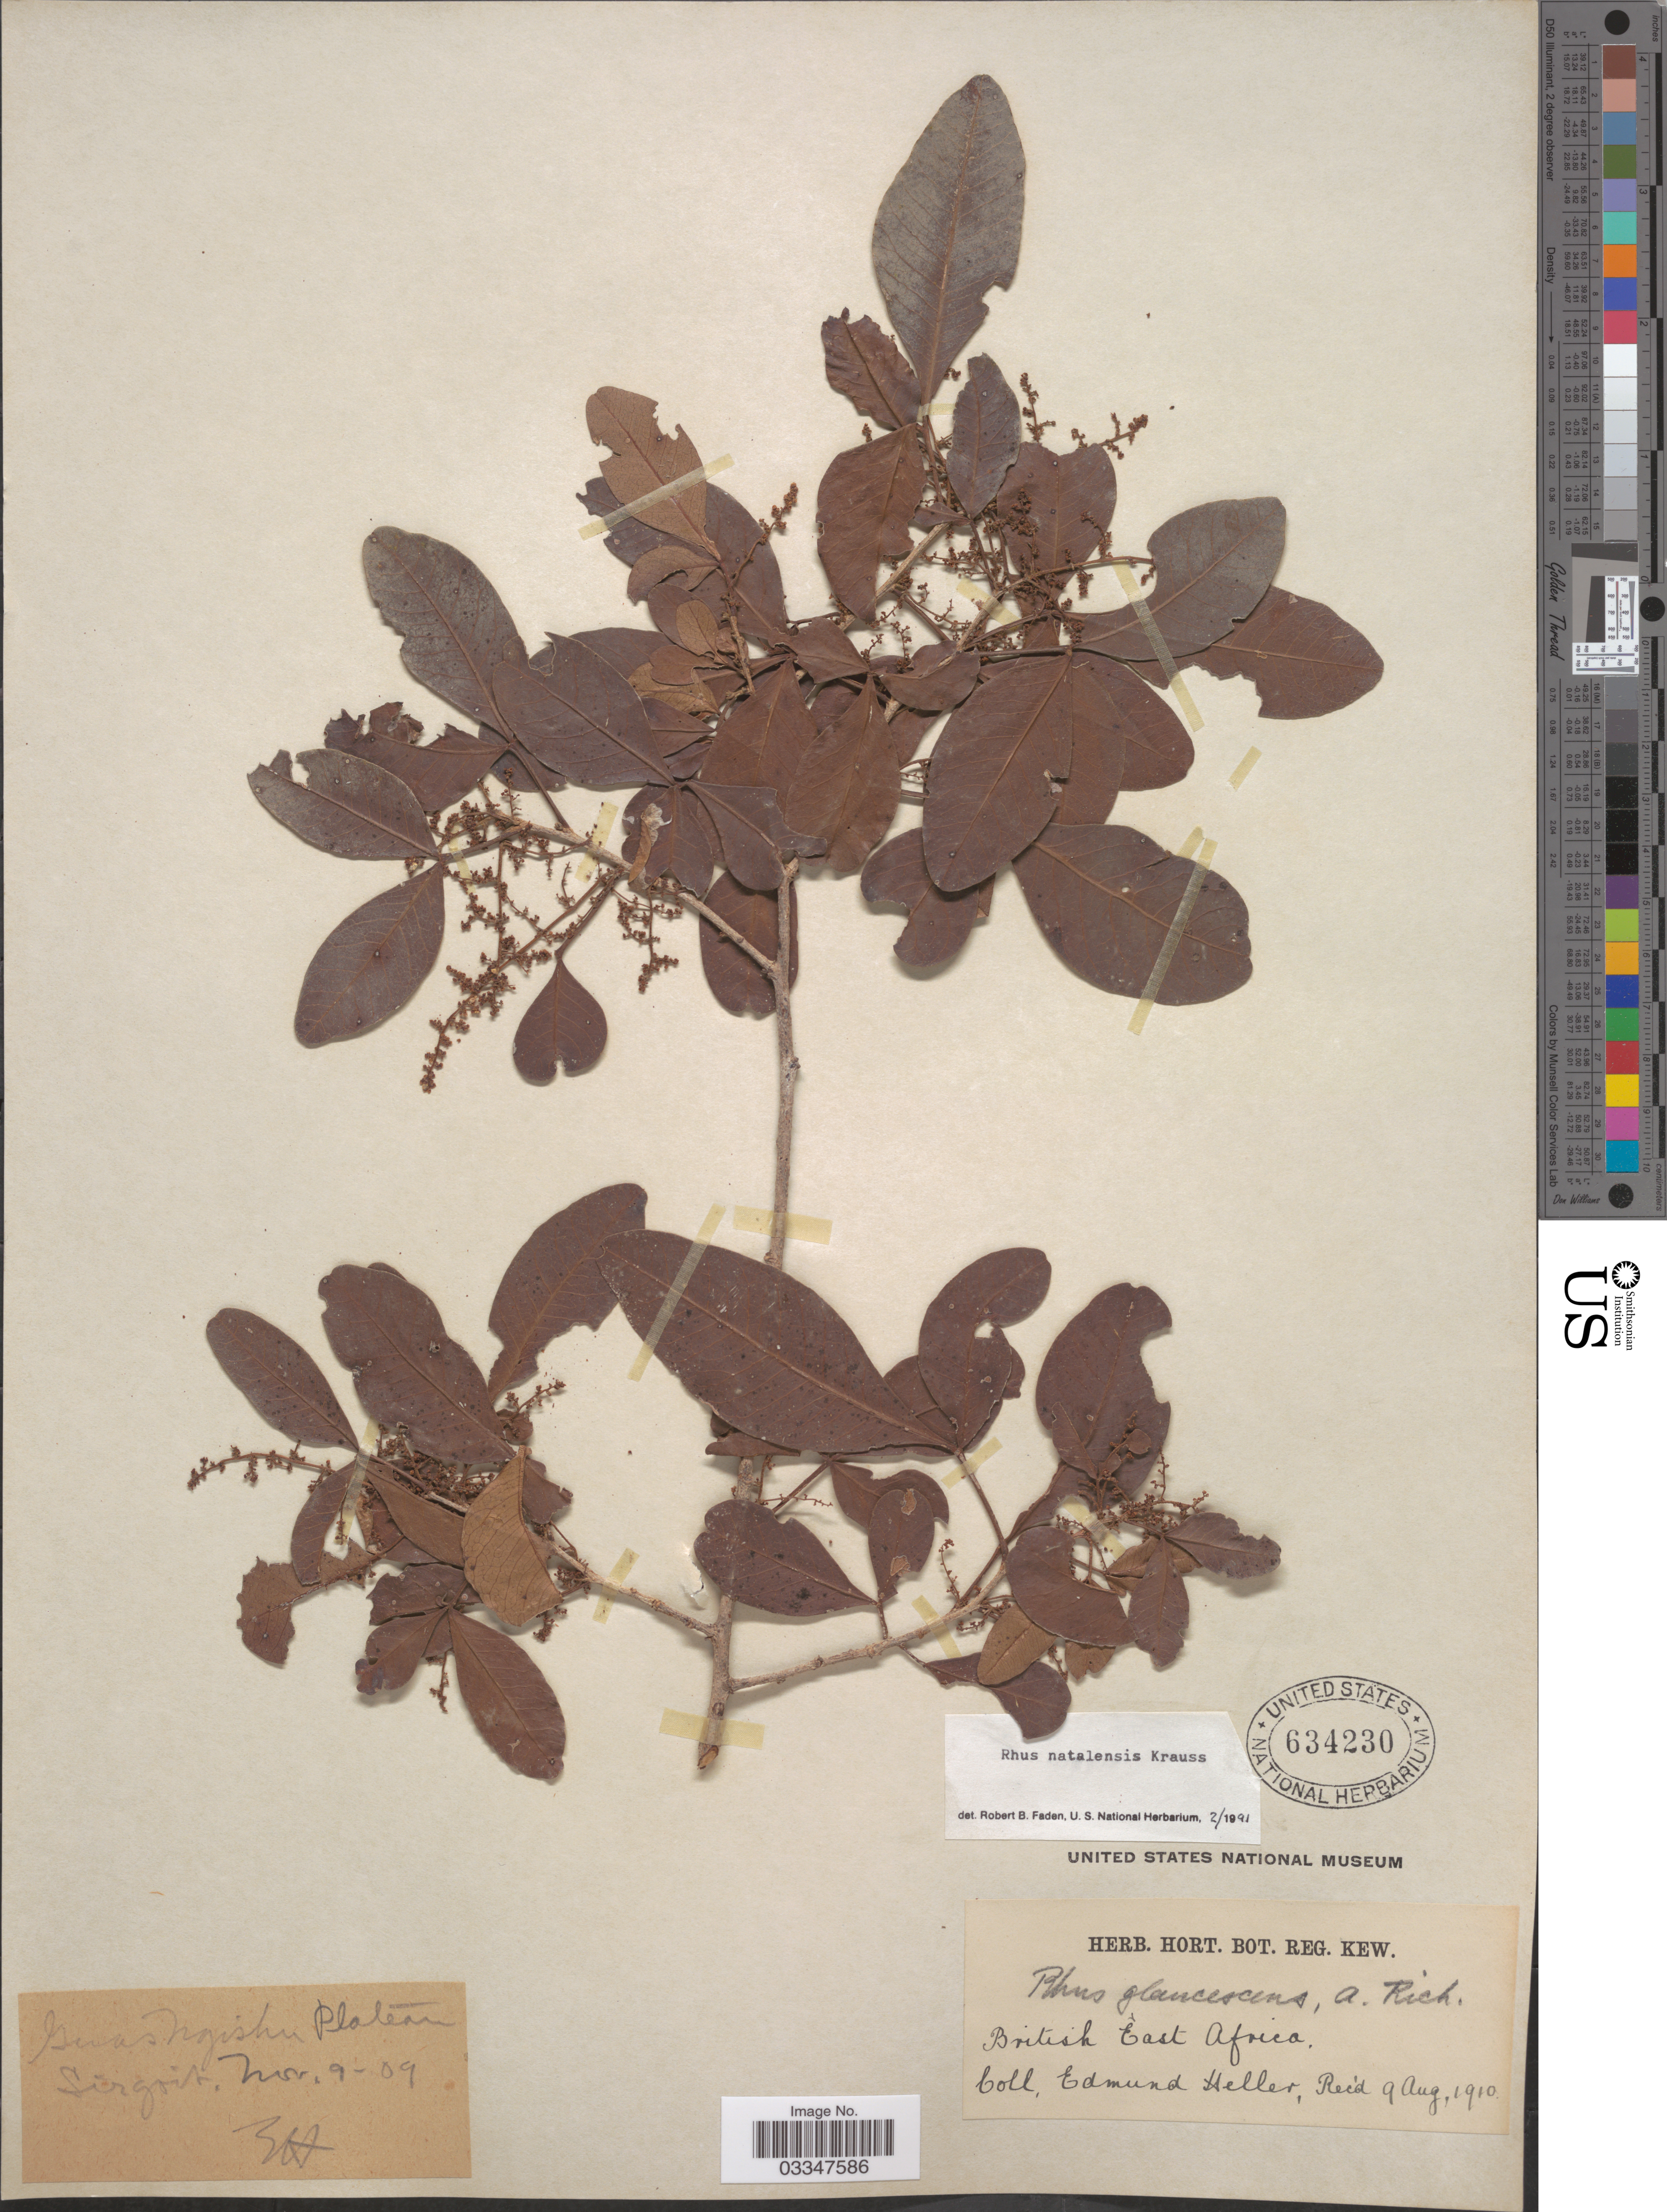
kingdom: Plantae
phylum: Tracheophyta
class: Magnoliopsida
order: Sapindales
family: Anacardiaceae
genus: Rhus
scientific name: Rhus natalensis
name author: Bernh.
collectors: E. Heller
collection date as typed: Transcribed d/m/y: 9/11/9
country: Kenya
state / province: Uasin Gishu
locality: Guas Ngishu Plateau Sergoit. British East Africa.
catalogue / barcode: US 634230